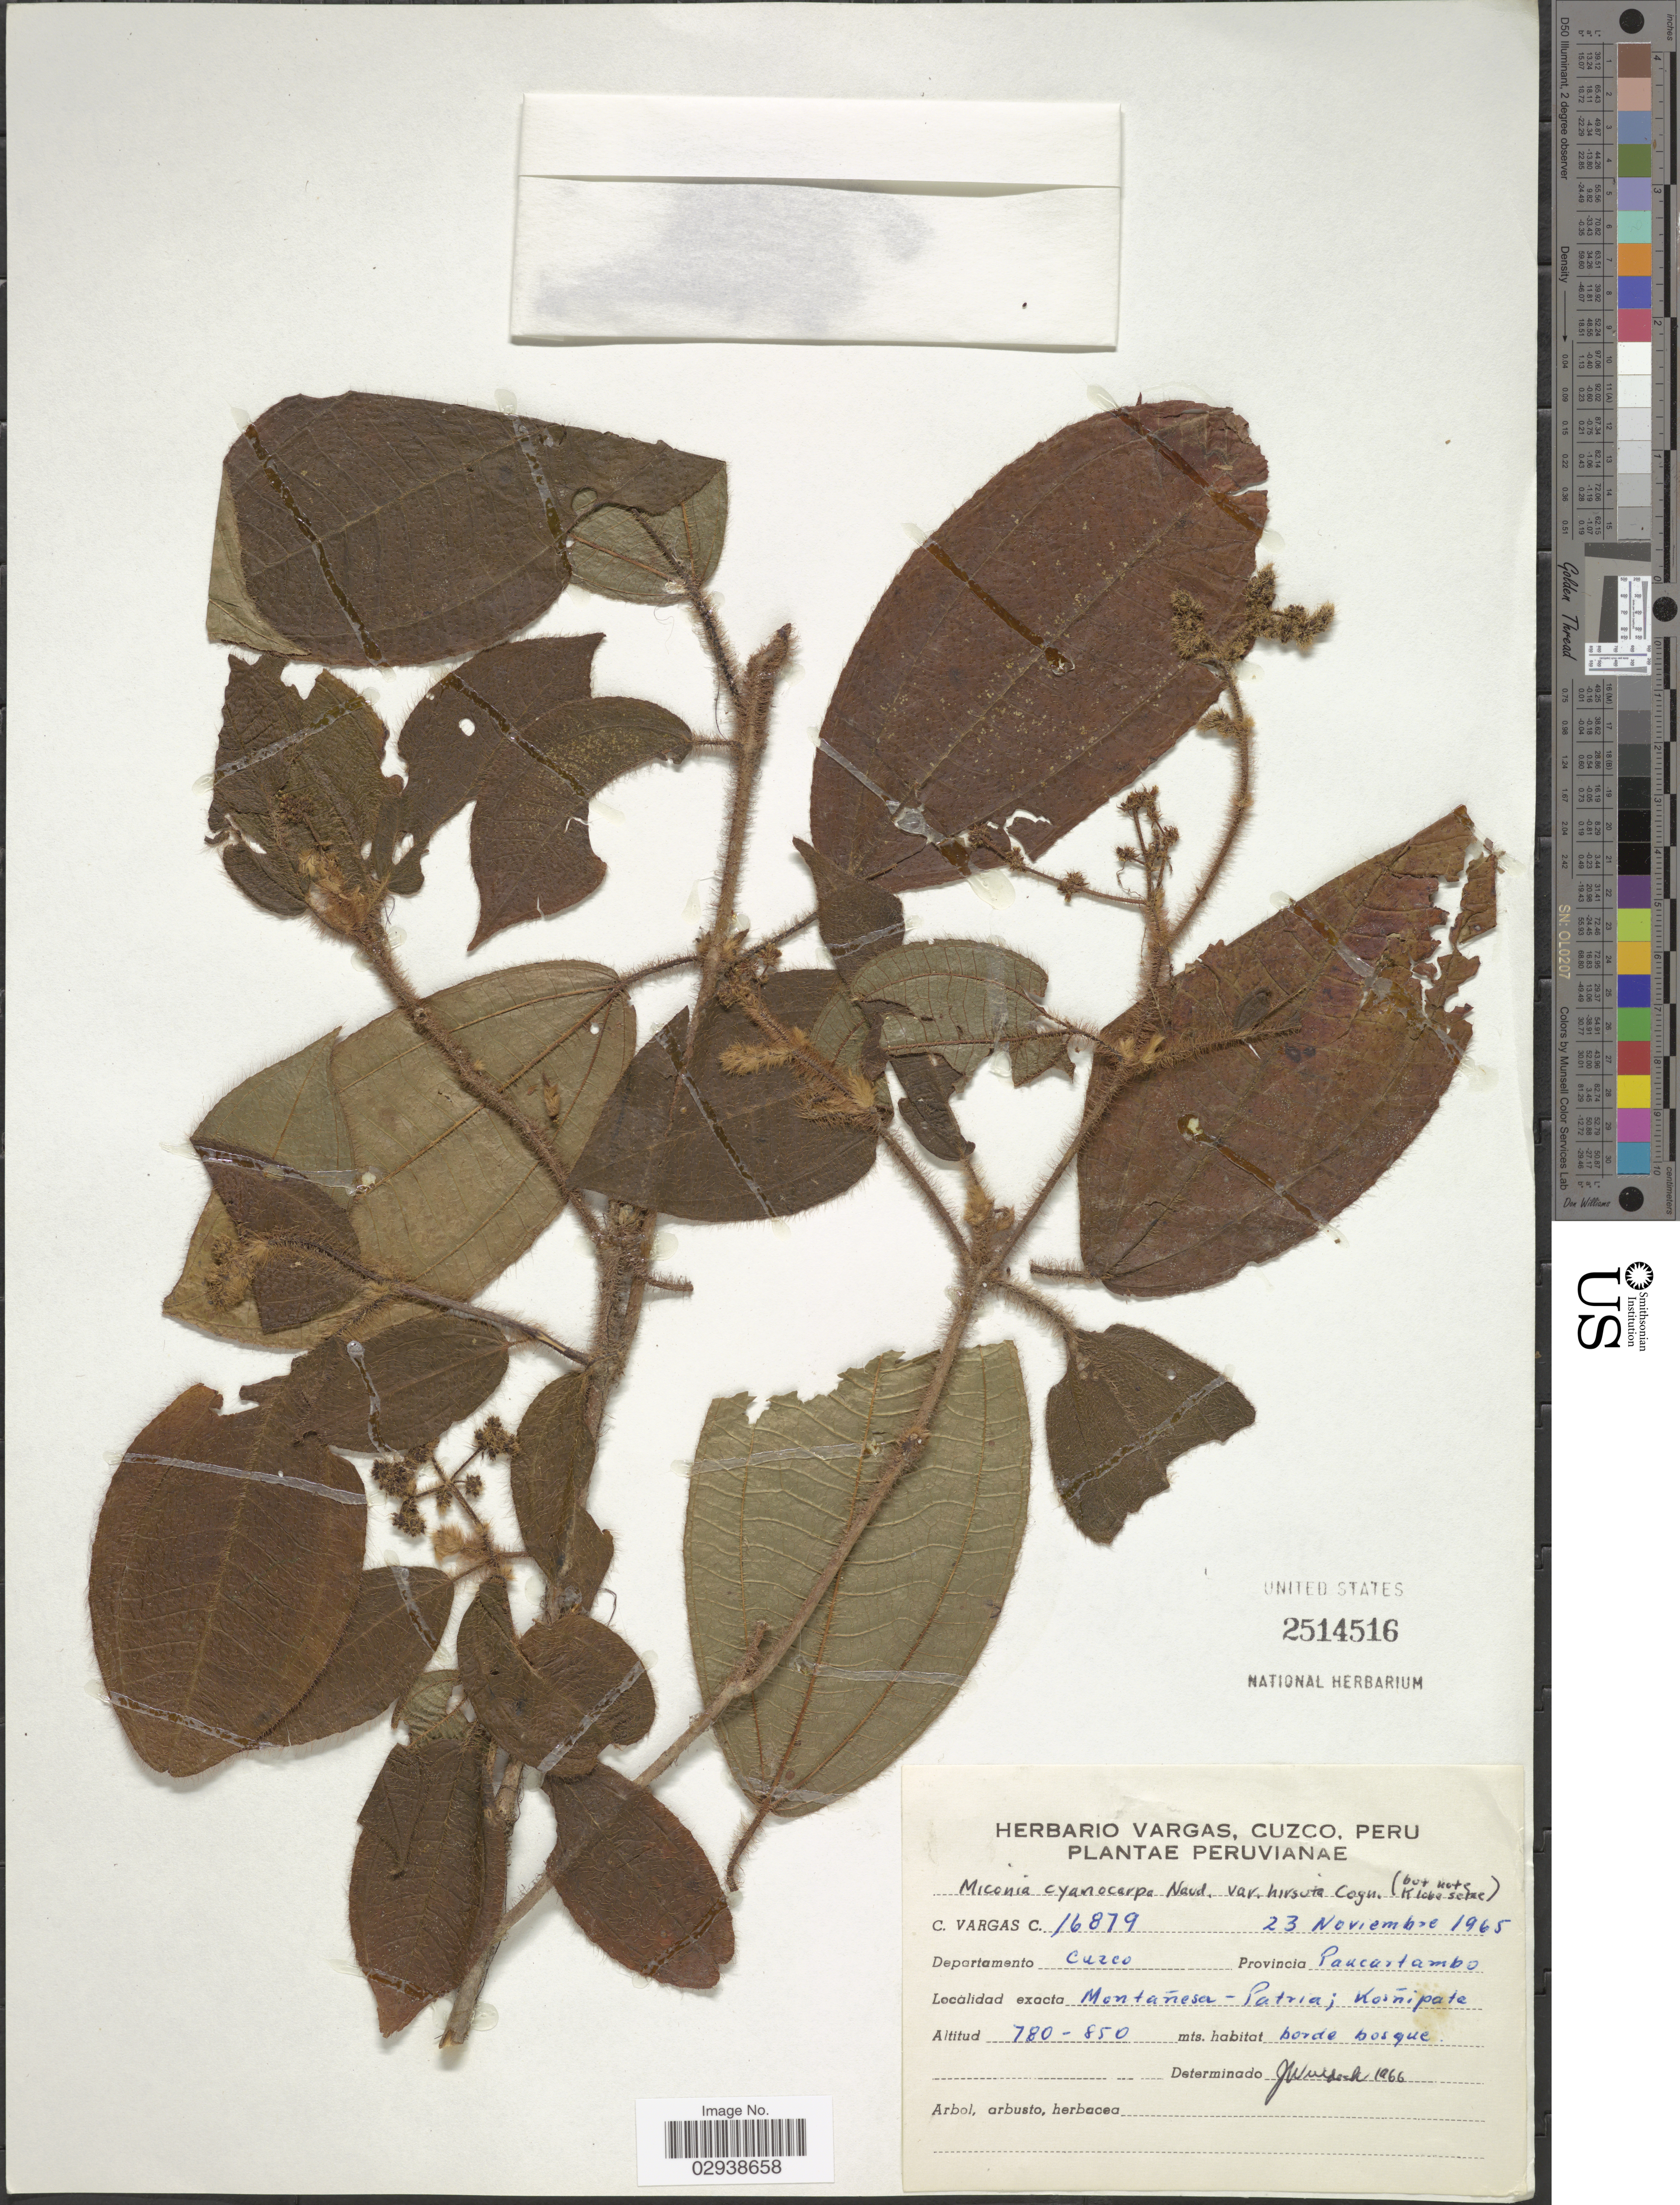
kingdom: Plantae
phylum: Tracheophyta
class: Magnoliopsida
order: Myrtales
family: Melastomataceae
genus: Miconia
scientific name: Miconia cyanocarpa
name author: Naudin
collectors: C. Vargas Calderón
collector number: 16879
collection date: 1965-11-23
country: Peru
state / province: Cusco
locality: Departamento Cuzco, Provincia Paucartambo, Montanesa - Patria; Kosnipate.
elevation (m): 780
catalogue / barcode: US 2514516